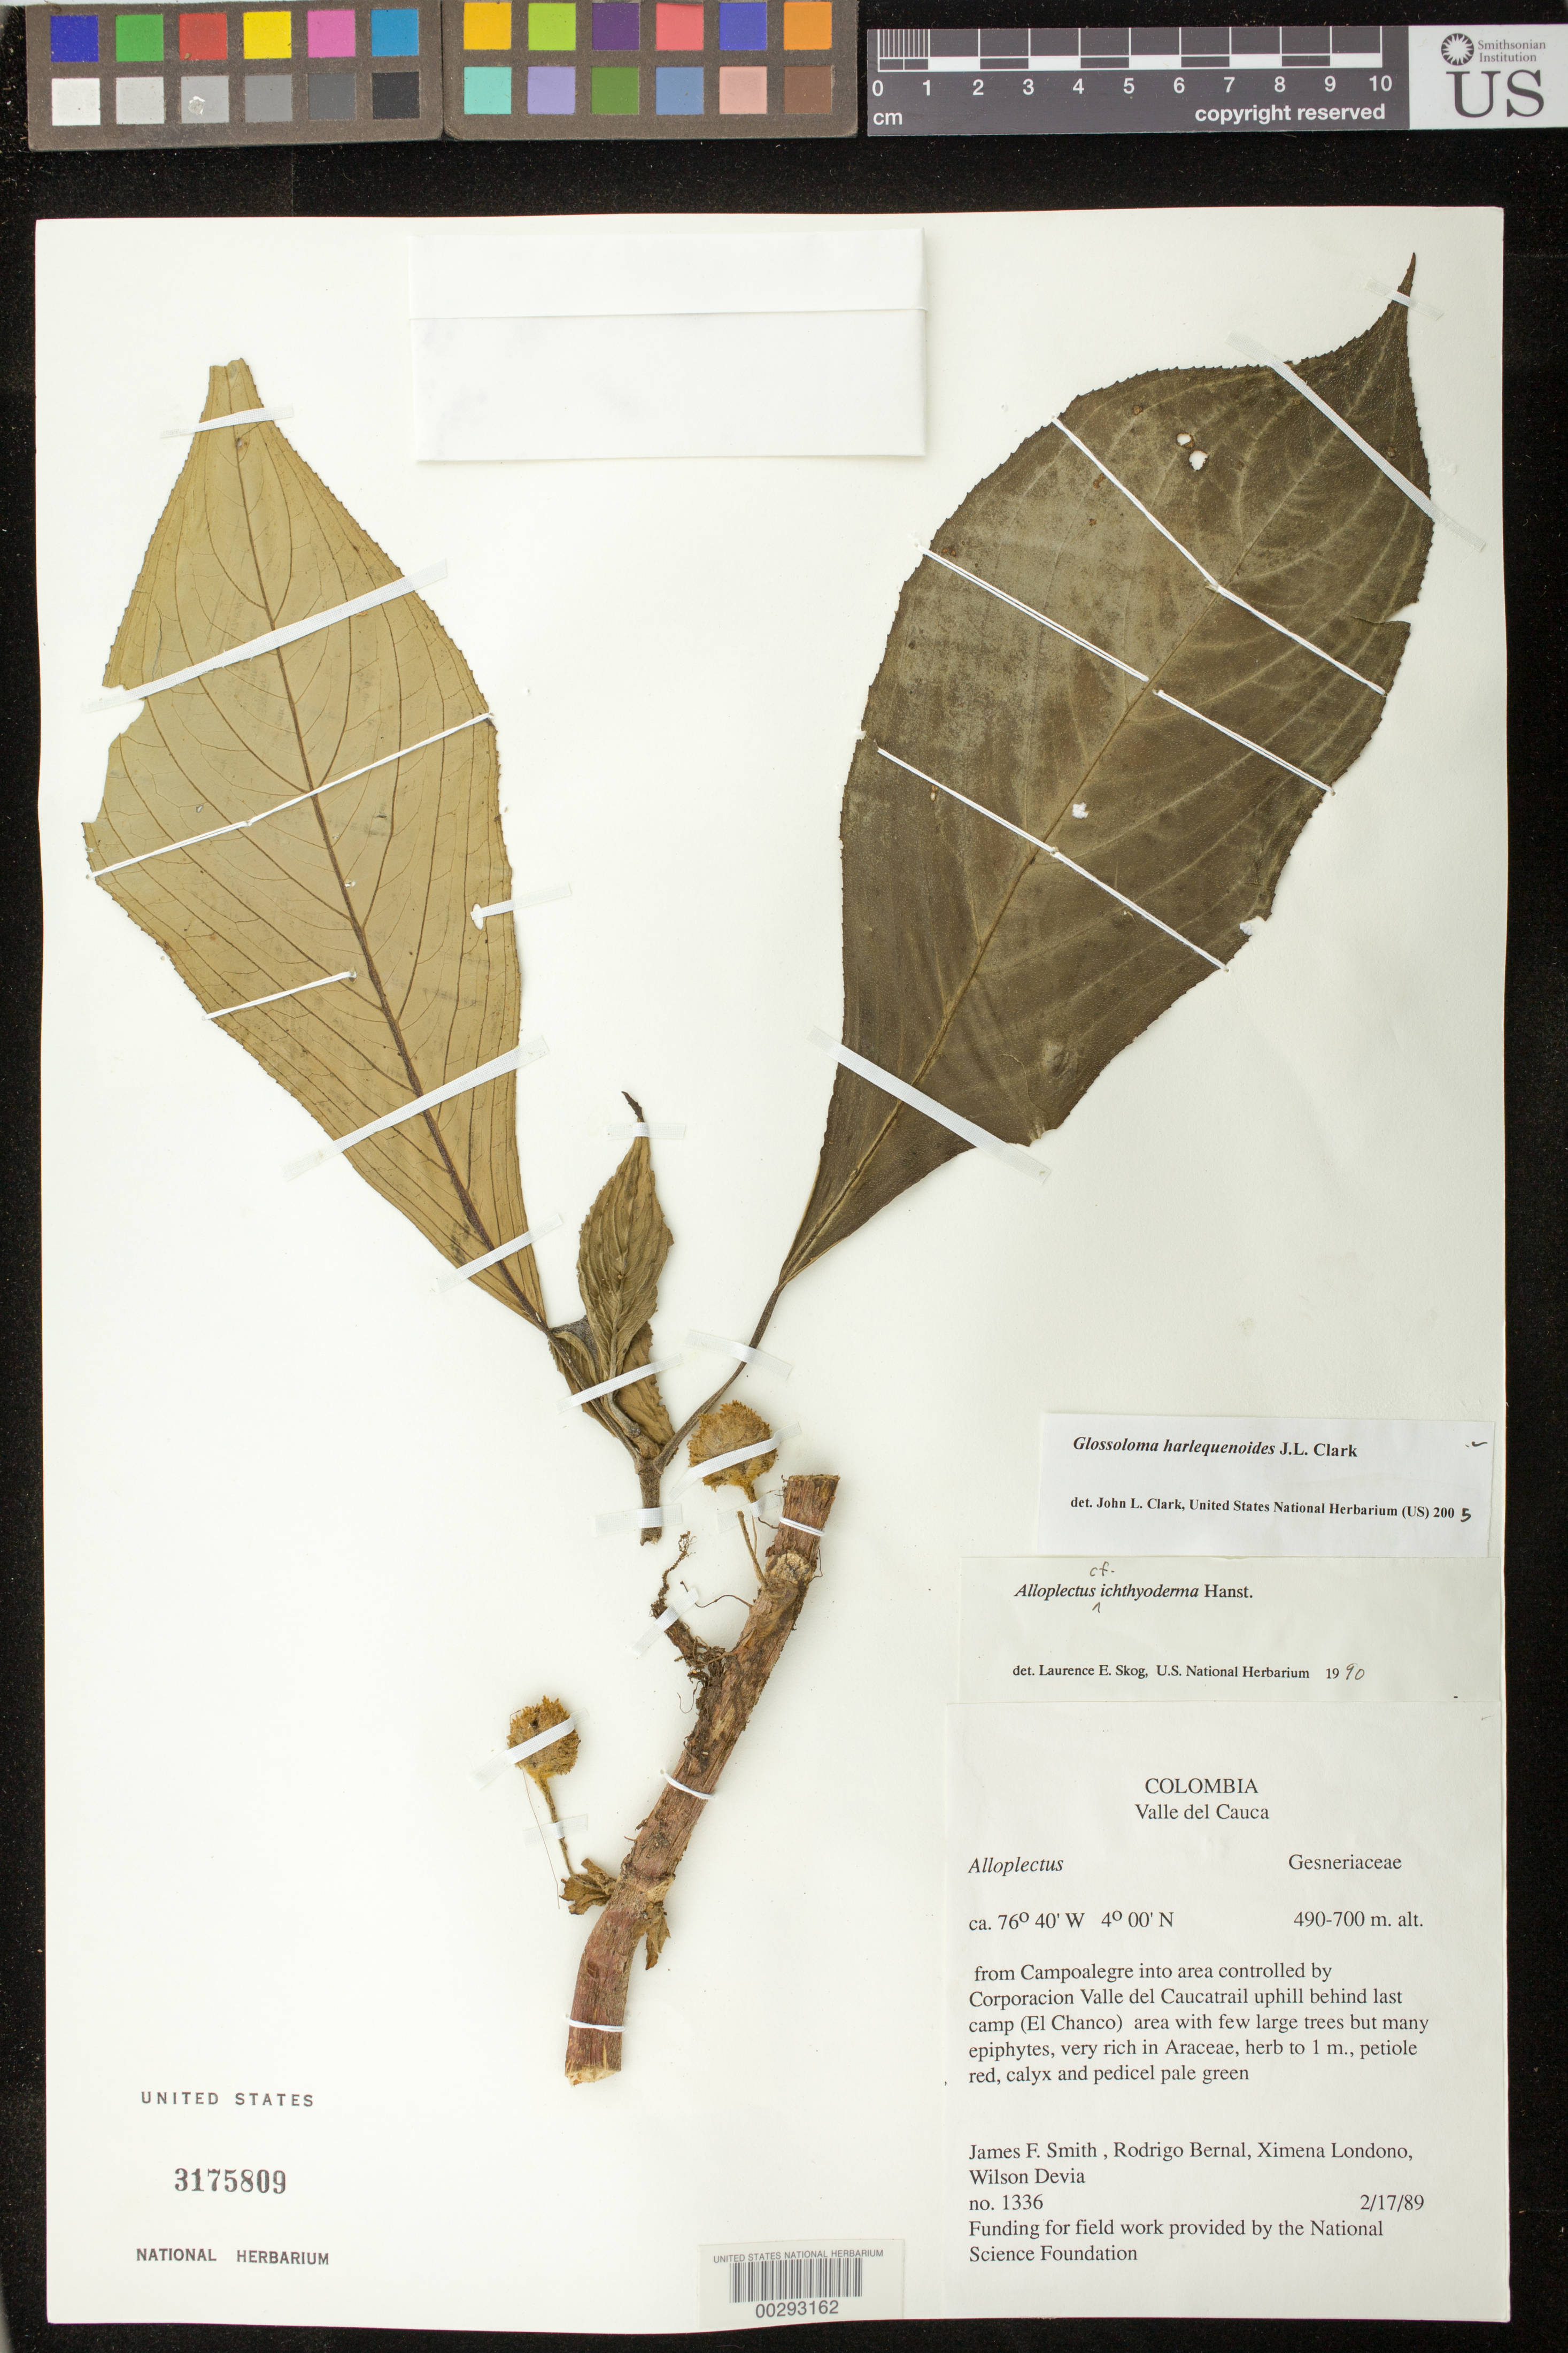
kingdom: Plantae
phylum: Tracheophyta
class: Magnoliopsida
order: Lamiales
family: Gesneriaceae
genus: Glossoloma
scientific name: Glossoloma harlequinoides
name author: J.L. Clark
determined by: Clark, J. L., (SEL), The Marie Selby Botanical Garden (UNITED STATES)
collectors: J. Smith, R. Bernal, X. Londoño & W. Devia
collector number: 1336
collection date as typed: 17 Feb 1989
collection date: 1989-02-17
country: Colombia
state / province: Valle del Cauca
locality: From Campoalegre into area of Corporacion Valle del Cauca trail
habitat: Up hill with few large trees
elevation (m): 490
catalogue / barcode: US 3175809